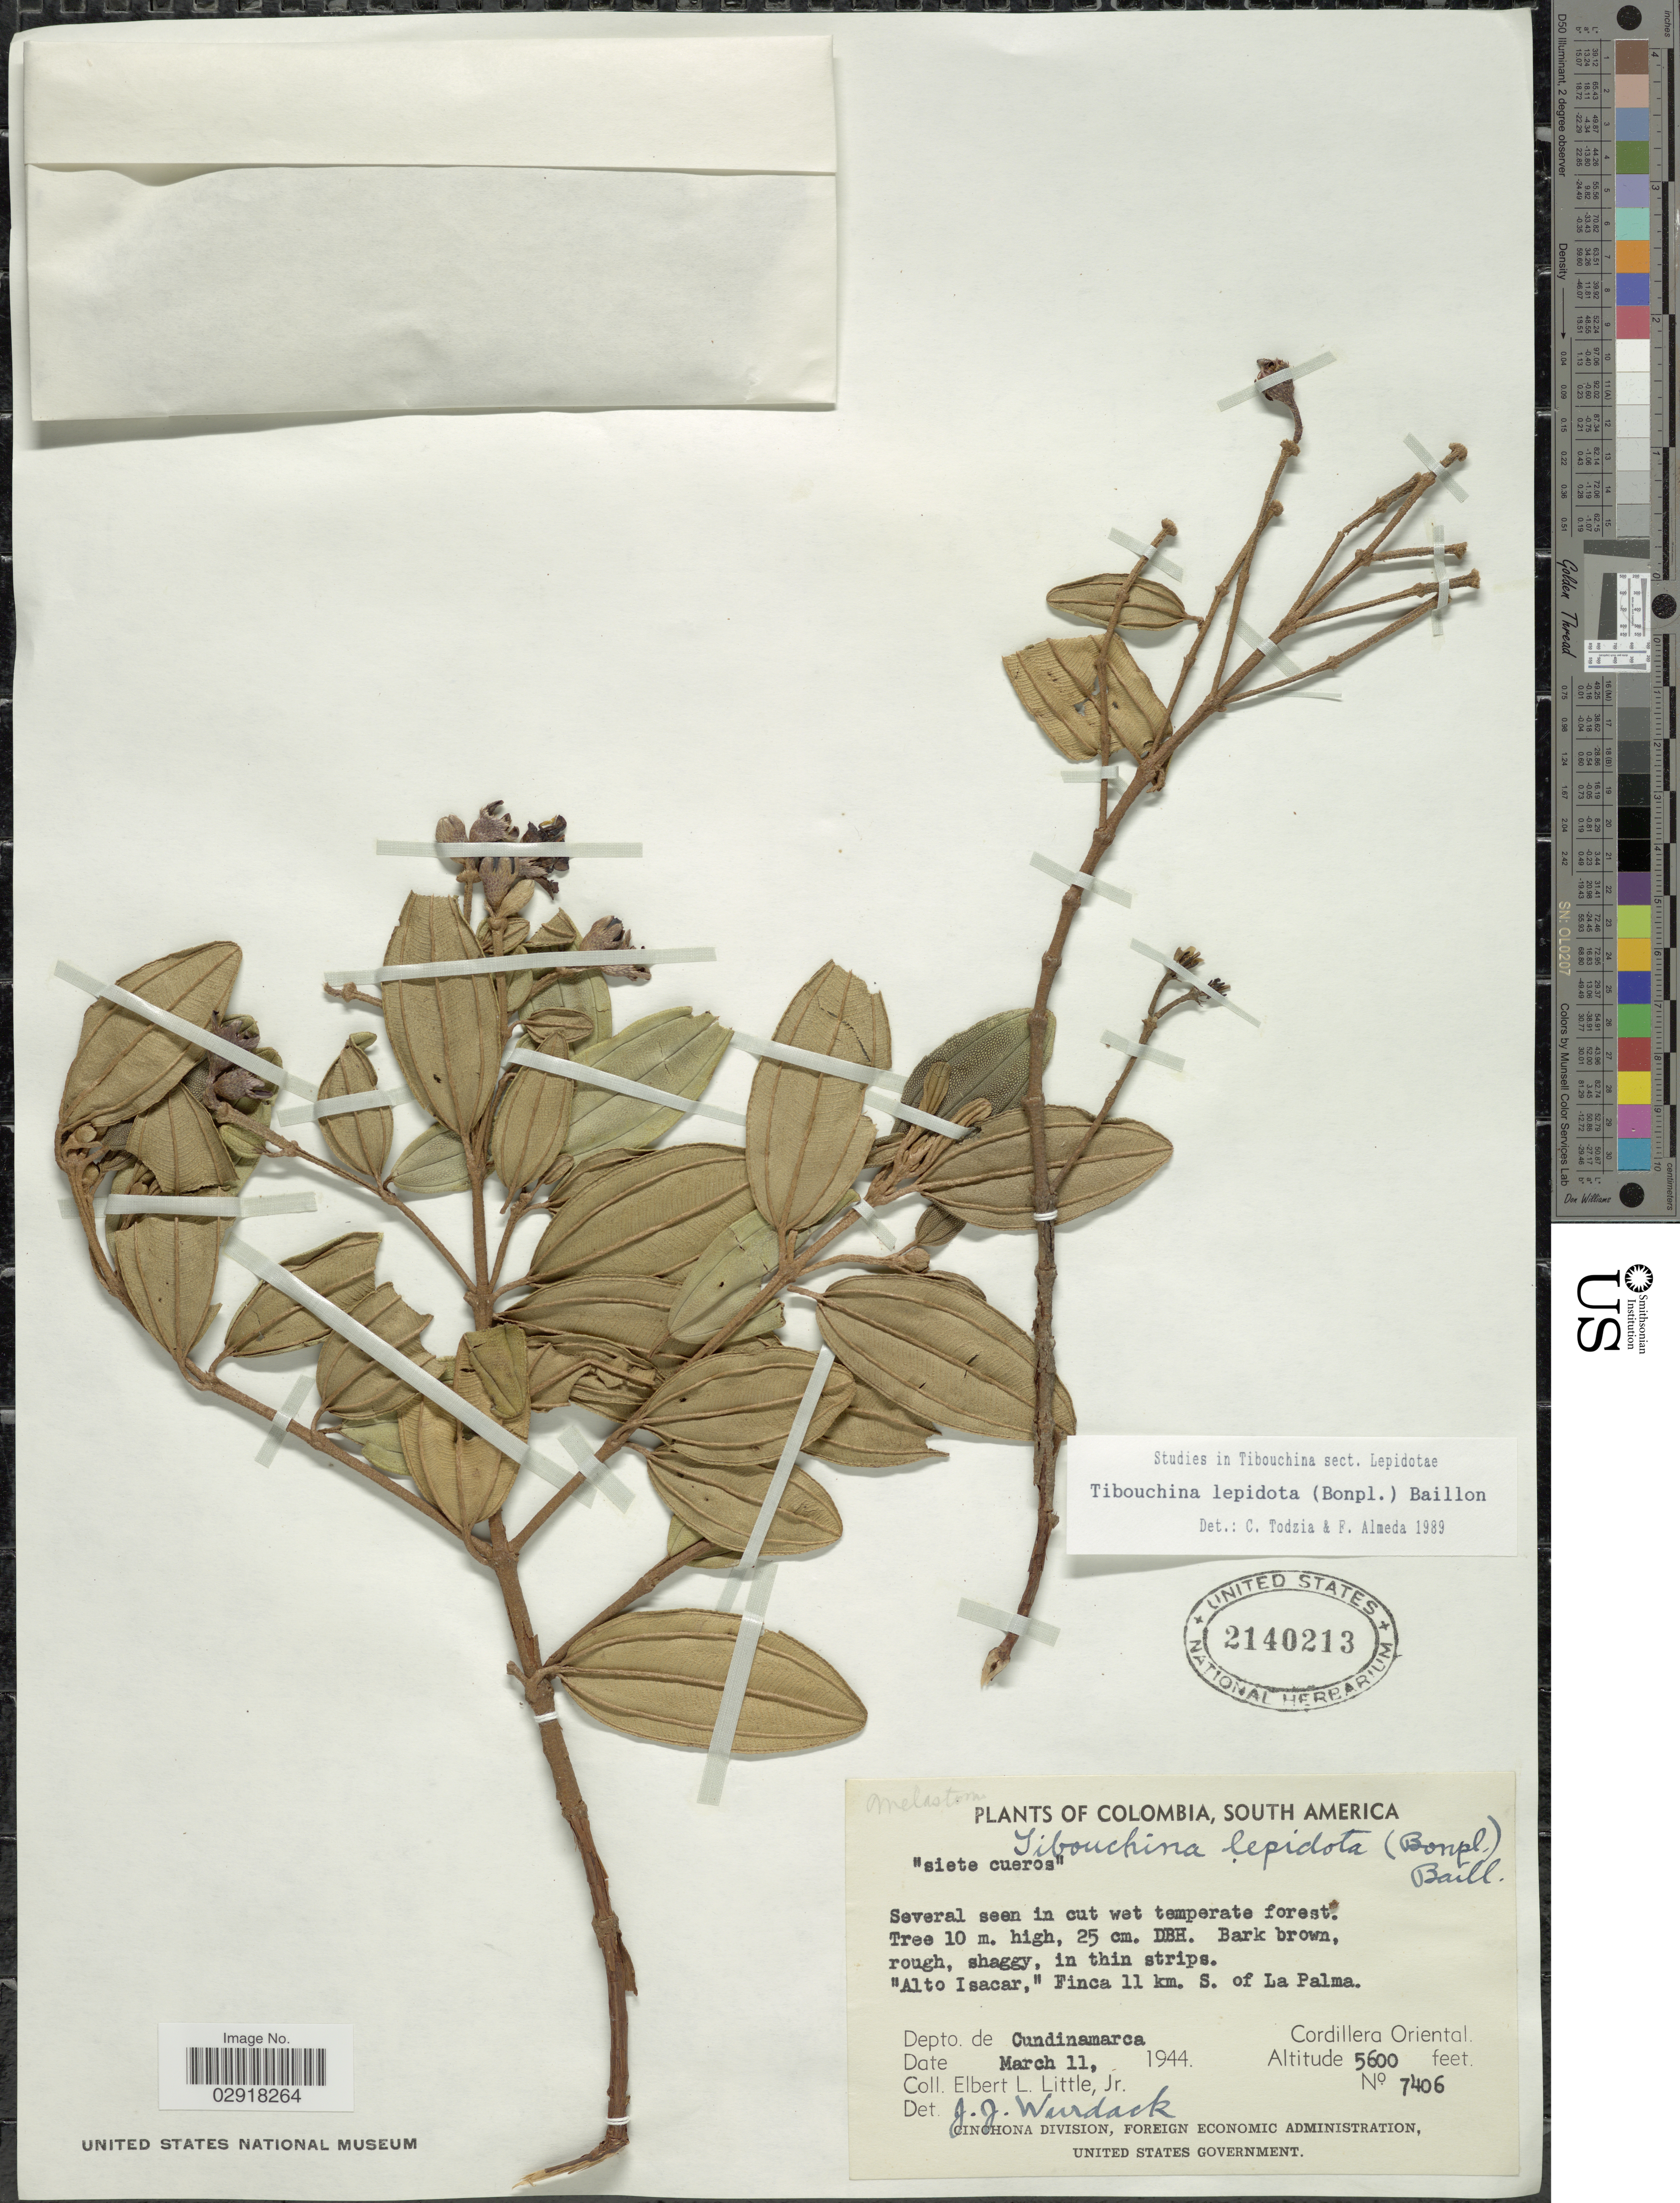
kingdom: Plantae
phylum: Tracheophyta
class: Magnoliopsida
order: Myrtales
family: Melastomataceae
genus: Andesanthus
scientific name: Andesanthus lepidotus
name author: (Humb. & Bonpl.) P.J.F. Guim. & Michelang.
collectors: E. L. Little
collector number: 7406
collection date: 1944-03-11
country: Colombia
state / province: Cundinamarca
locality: Alto Isacar,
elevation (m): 1707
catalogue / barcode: US 2140213